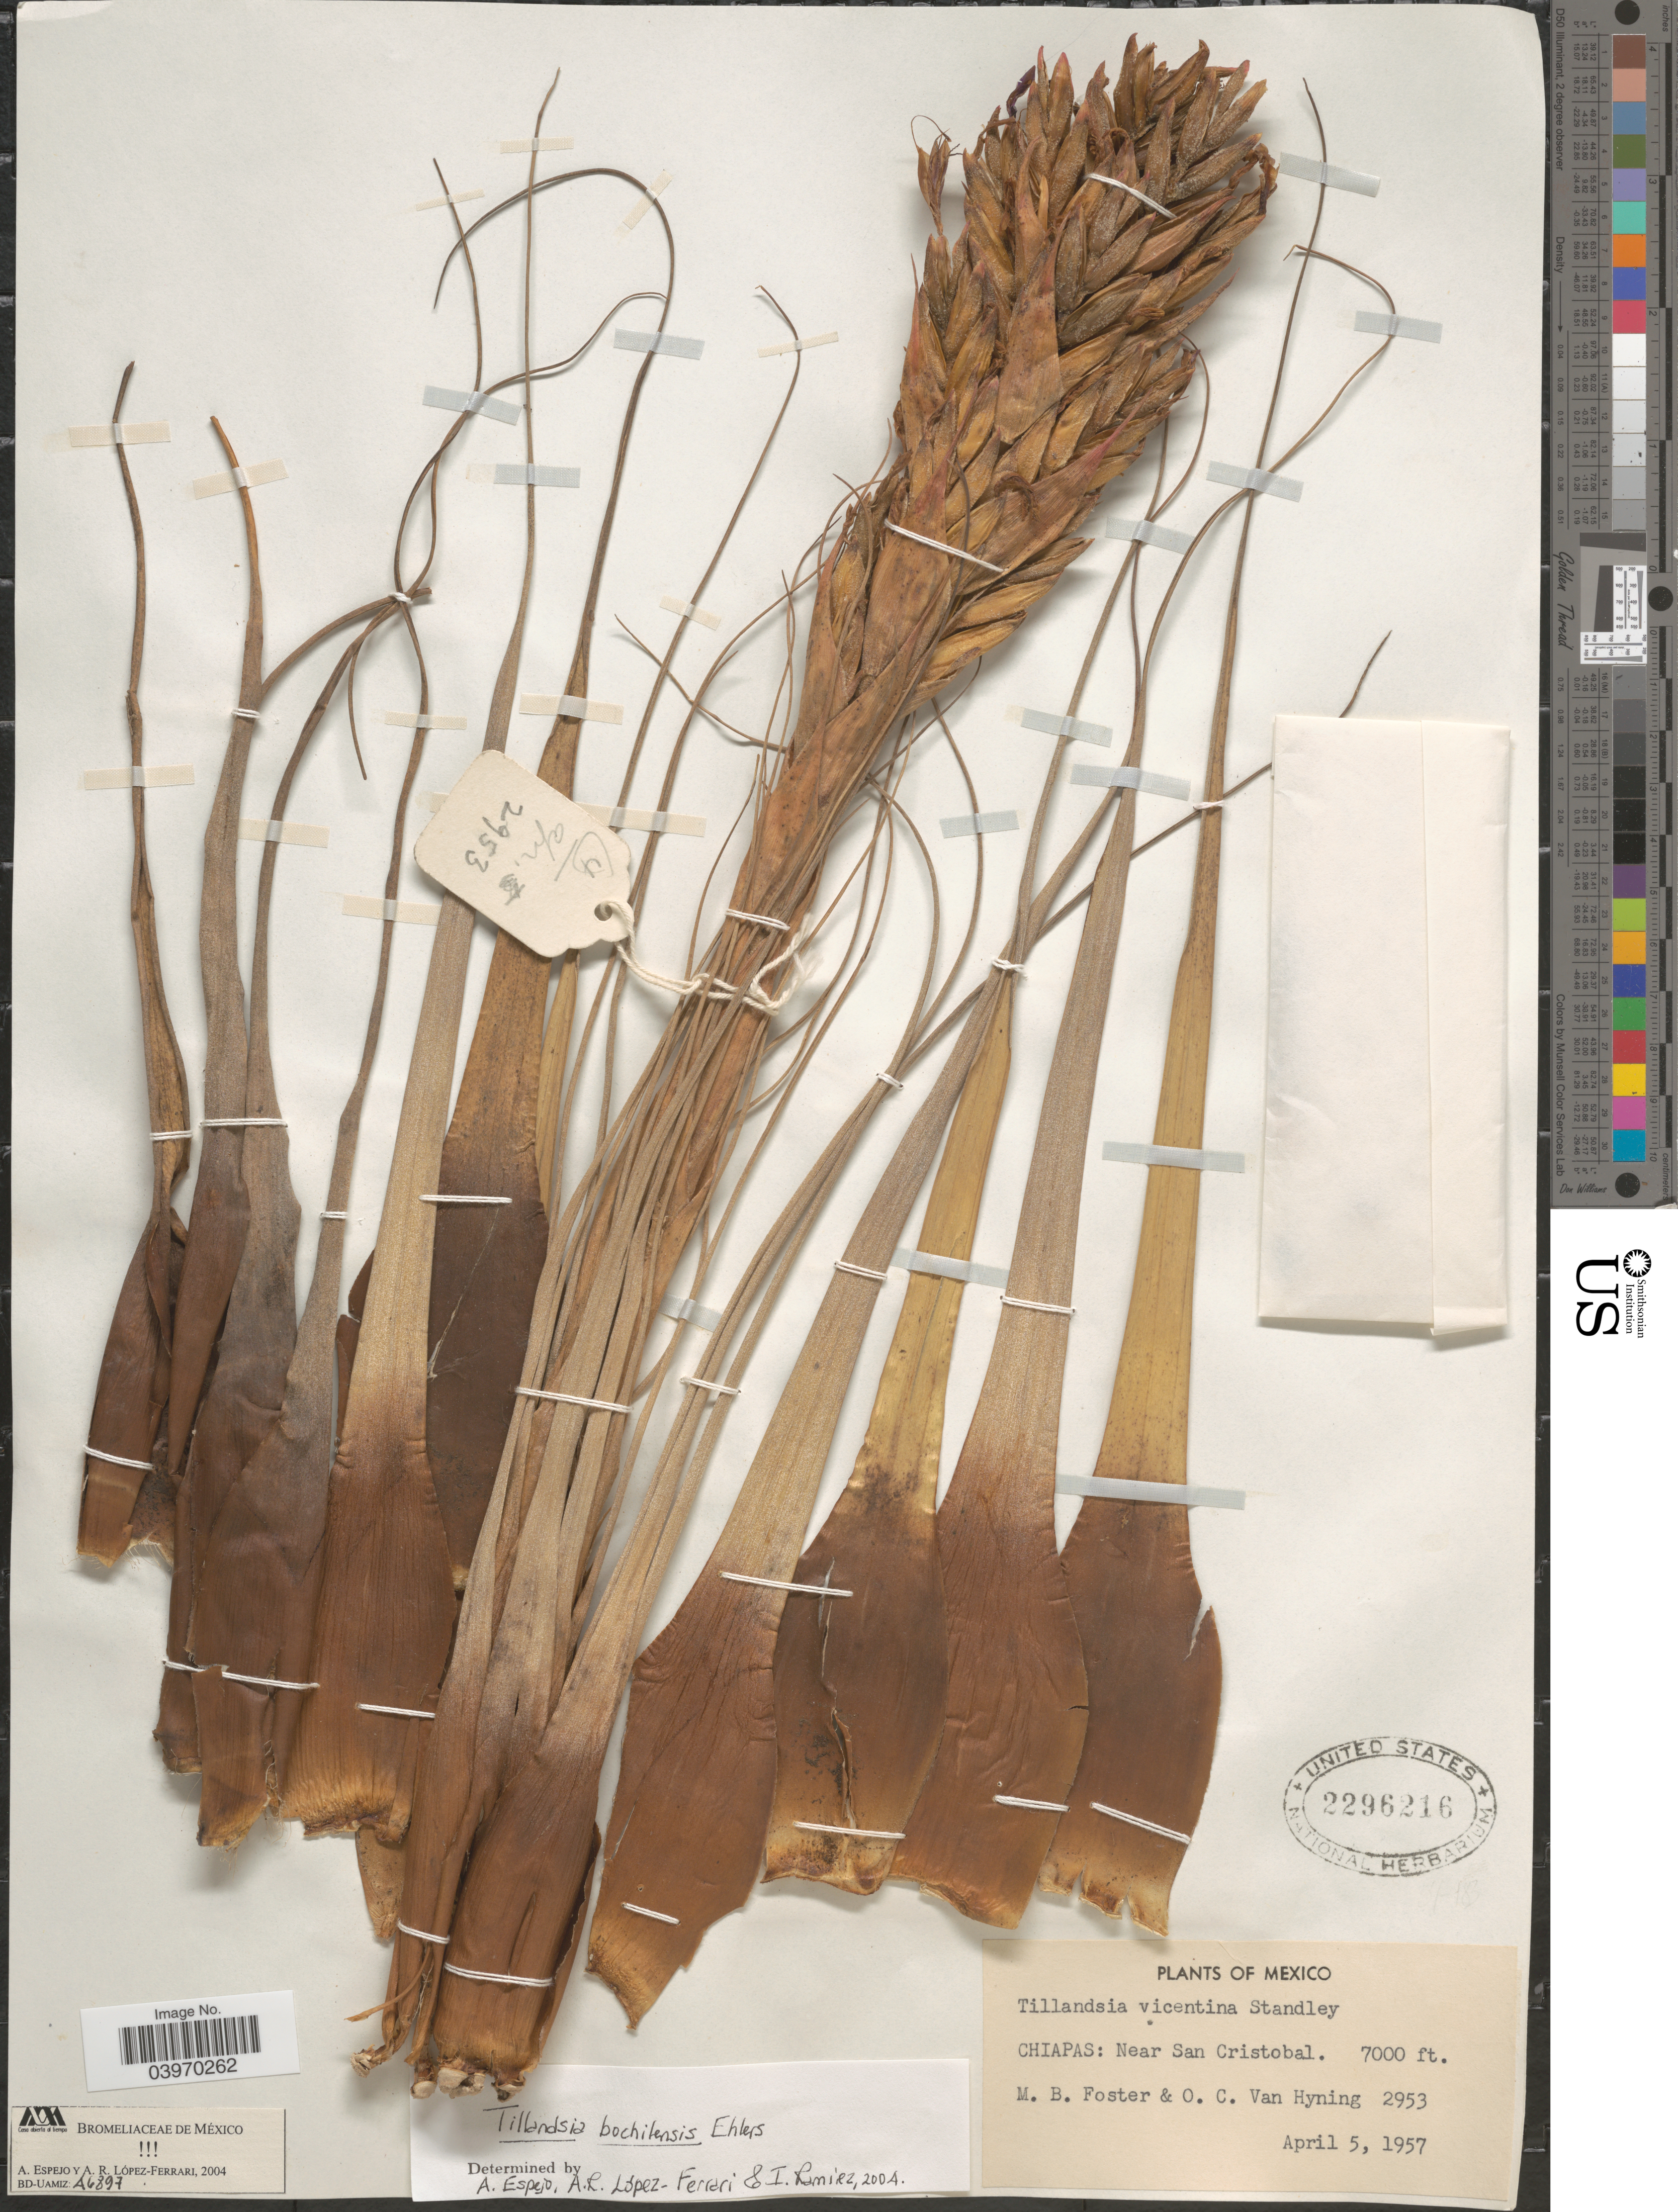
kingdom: Plantae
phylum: Tracheophyta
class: Liliopsida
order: Poales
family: Bromeliaceae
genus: Tillandsia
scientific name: Tillandsia bochilensis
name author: Ehlers ex Rauh & E. Gross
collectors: M. B. Foster & O. Van Hyning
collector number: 2953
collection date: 1957-04-05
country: Mexico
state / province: Chiapas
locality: Near San Cristobal.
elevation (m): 2134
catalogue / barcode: US 2296216